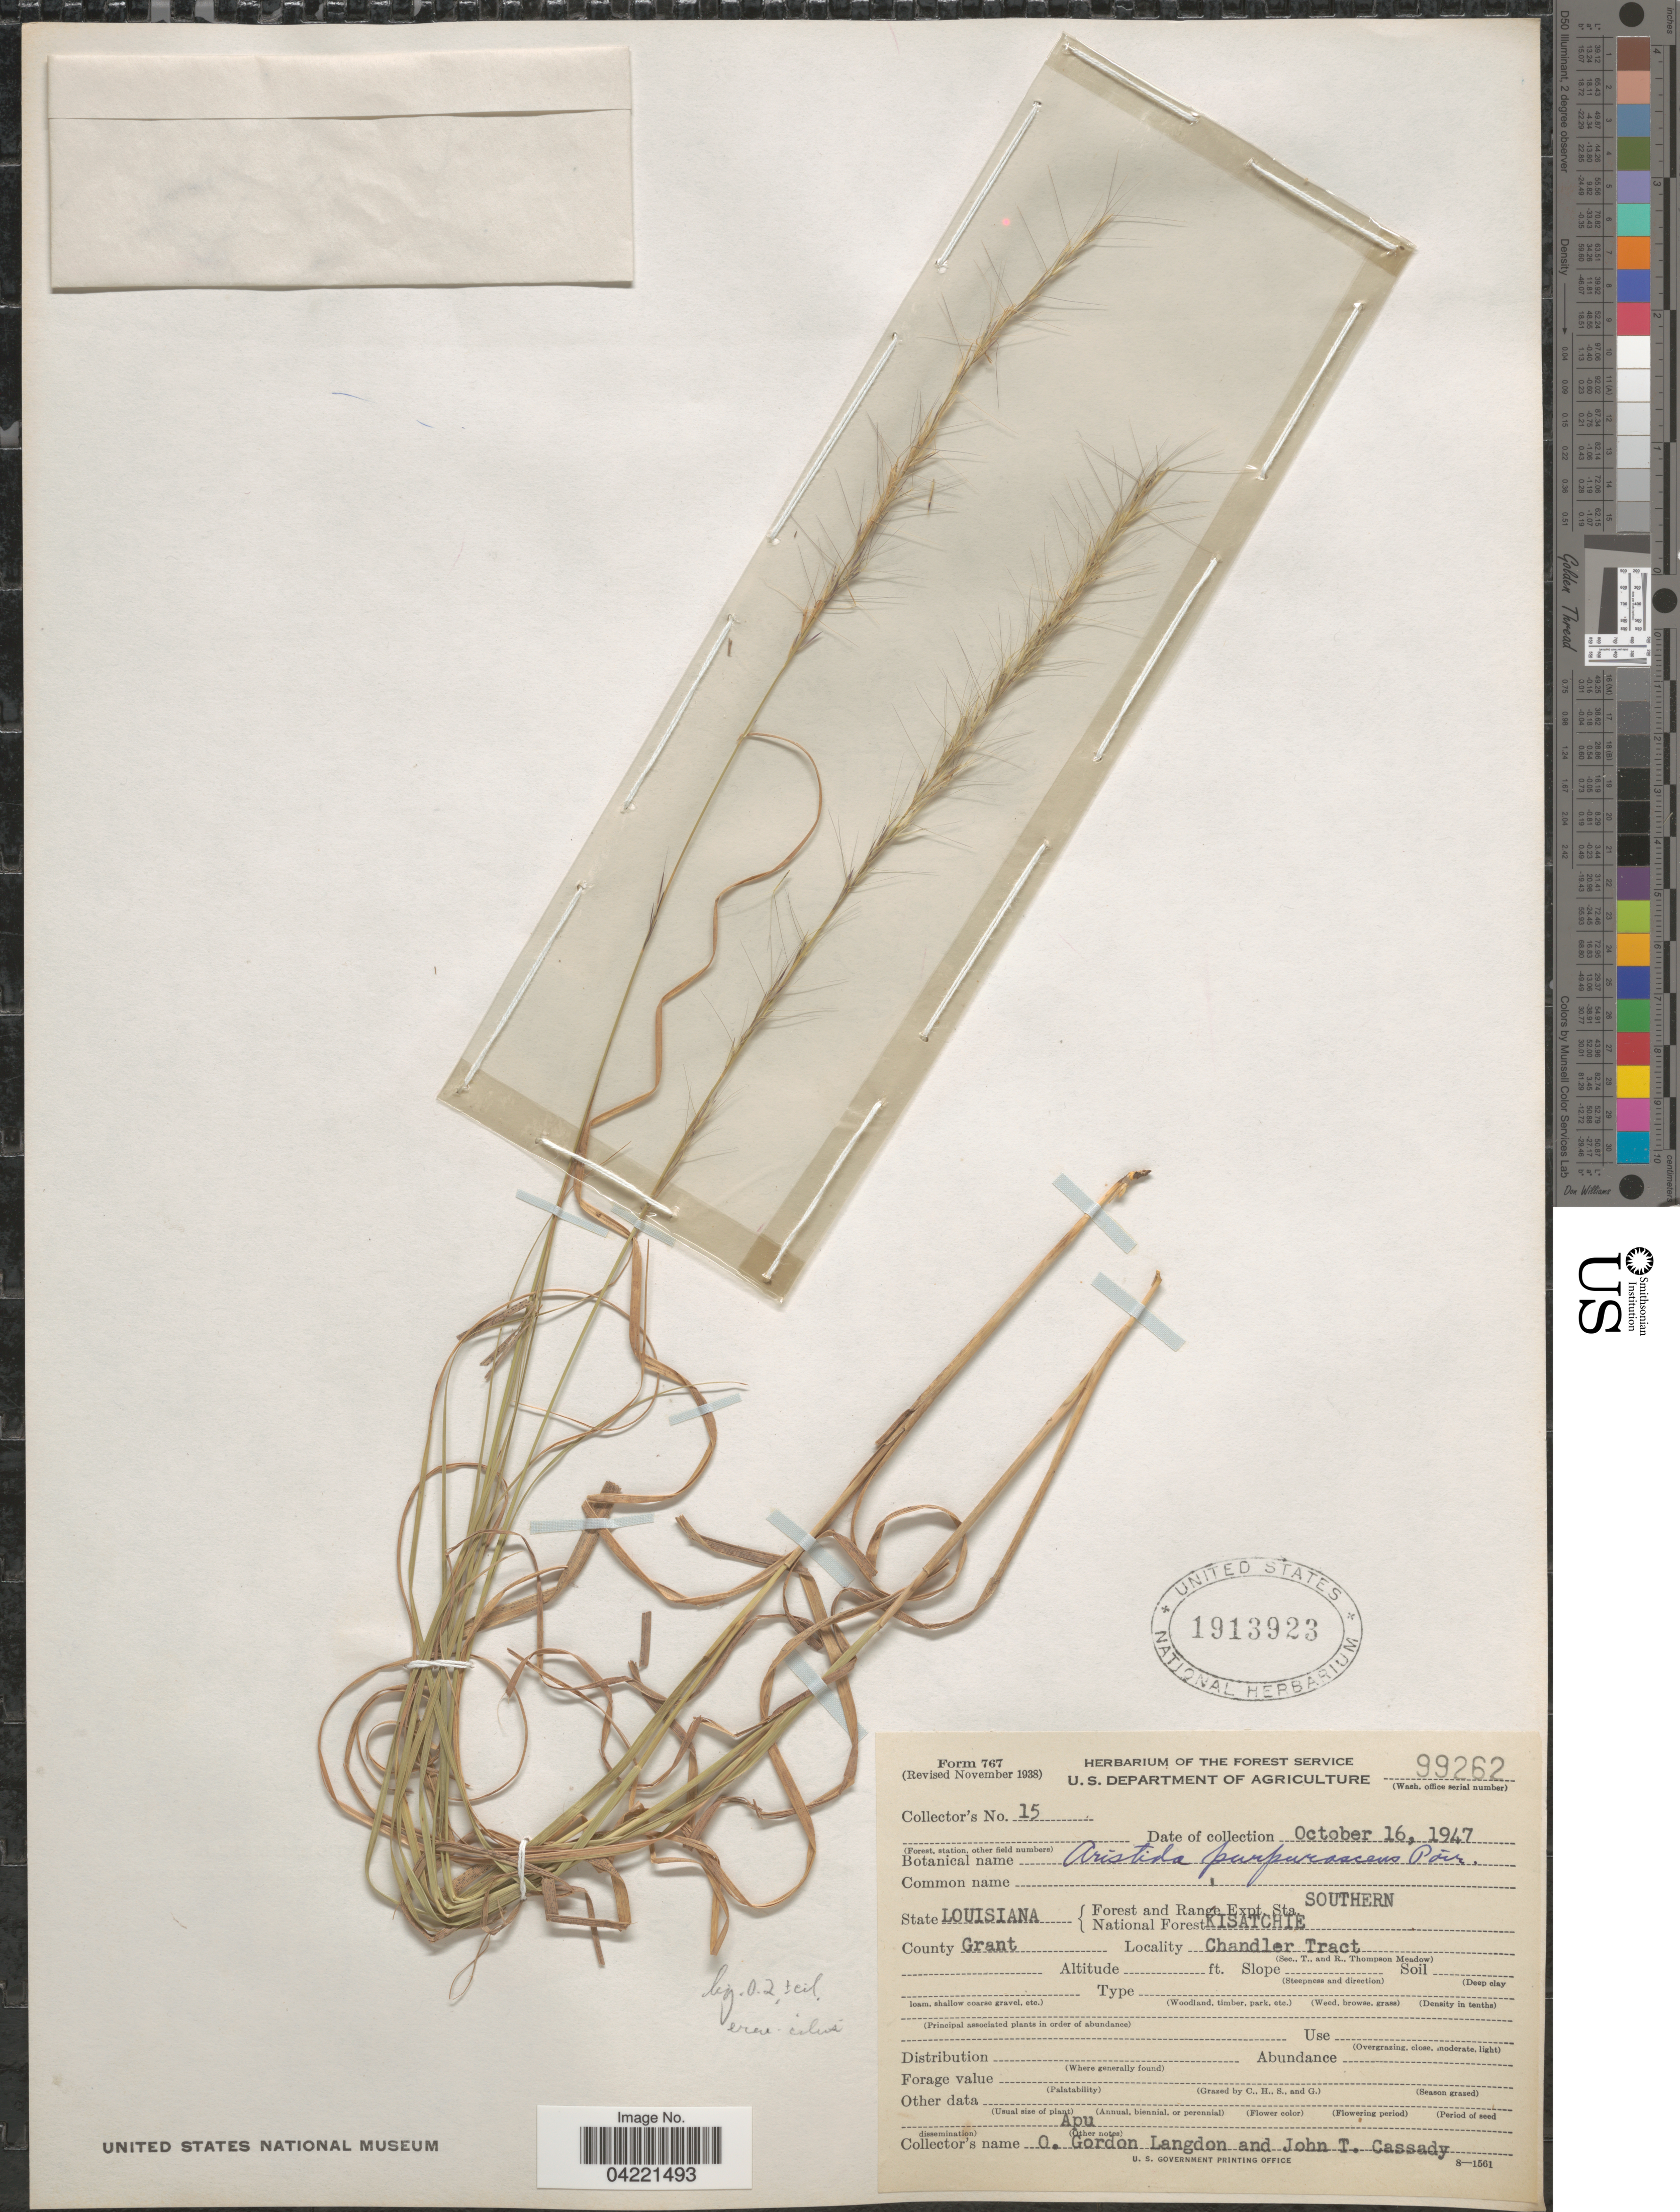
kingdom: Plantae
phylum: Tracheophyta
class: Liliopsida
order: Poales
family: Poaceae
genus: Aristida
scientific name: Aristida purpurascens var. purpurescens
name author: Poir.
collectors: O. Langdon & J. Cassady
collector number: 15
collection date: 1947-10-16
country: United States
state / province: Louisiana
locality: Forest and Range Expt. Sta. National Forest Southern Kisatchie. County Grant. Chandler Tract.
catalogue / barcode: US 1913923